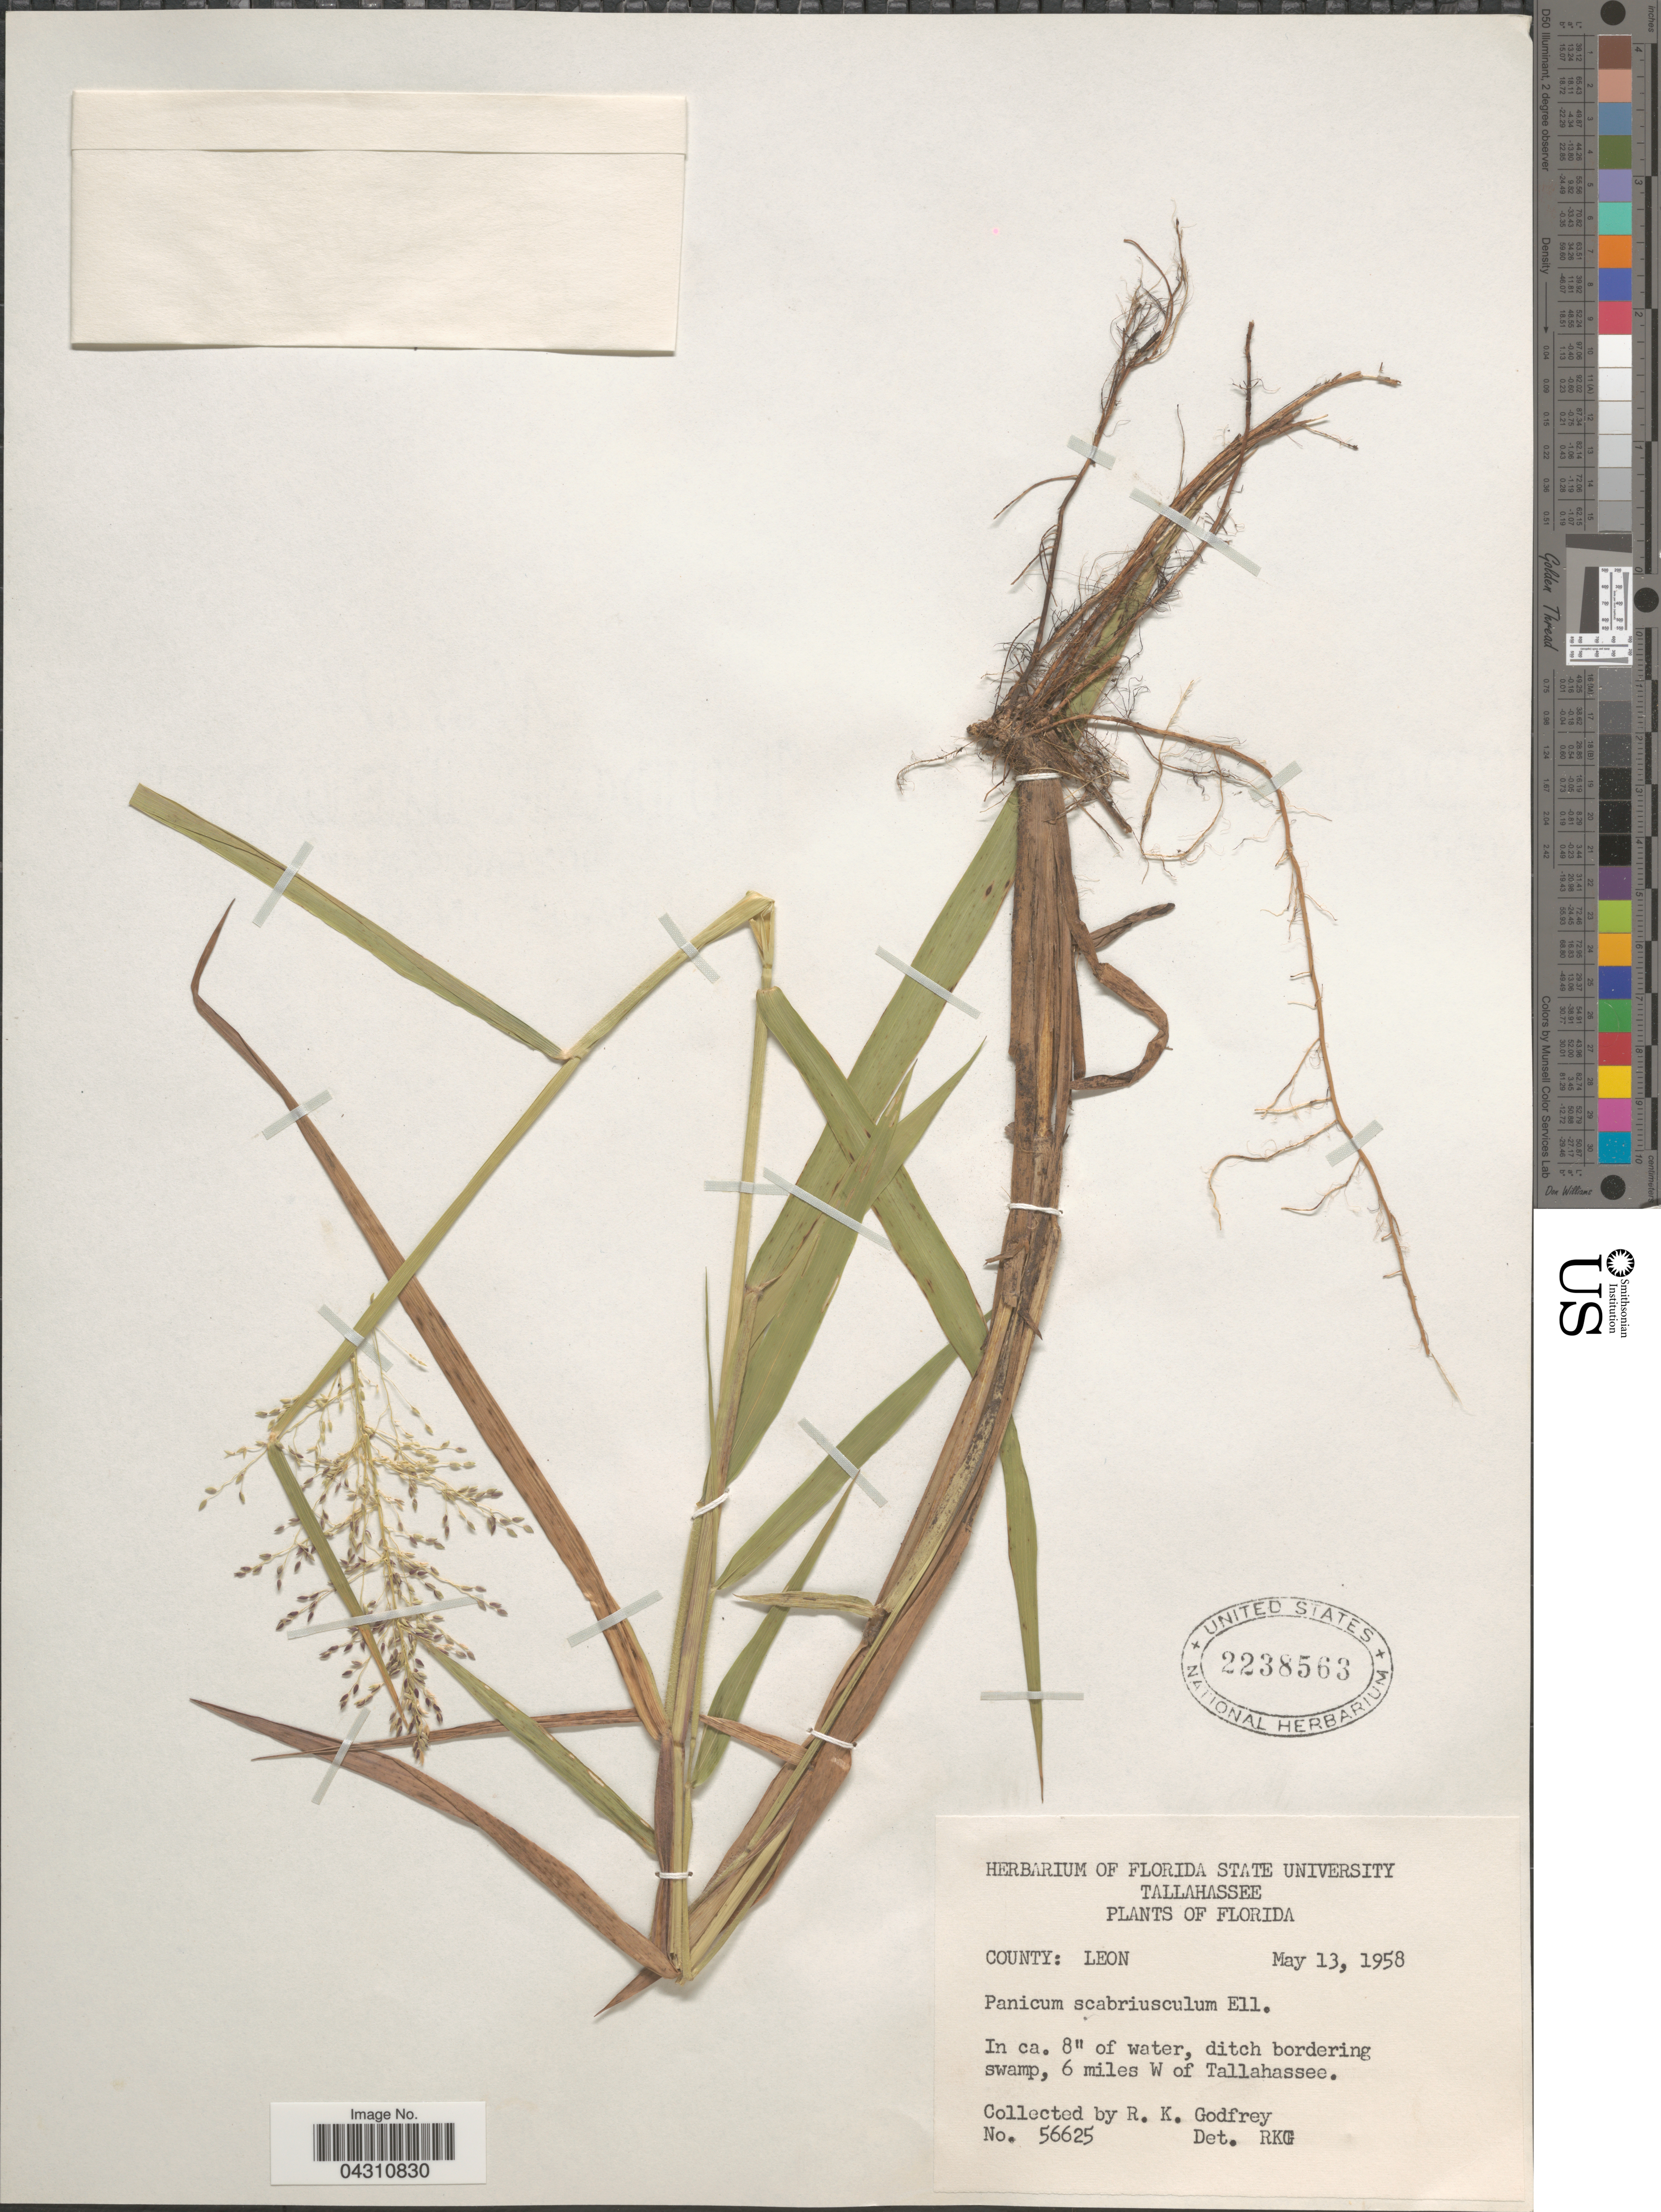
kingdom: Plantae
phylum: Tracheophyta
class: Liliopsida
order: Poales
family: Poaceae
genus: Dichanthelium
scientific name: Dichanthelium scabriusculum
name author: (Elliott) Gould & C.A. Clark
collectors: R. K. Godfrey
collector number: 56625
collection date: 1958-05-13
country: United States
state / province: Florida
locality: Tallahassee. County: Leon. 6 miles W of Tallahasse.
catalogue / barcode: US 2238563